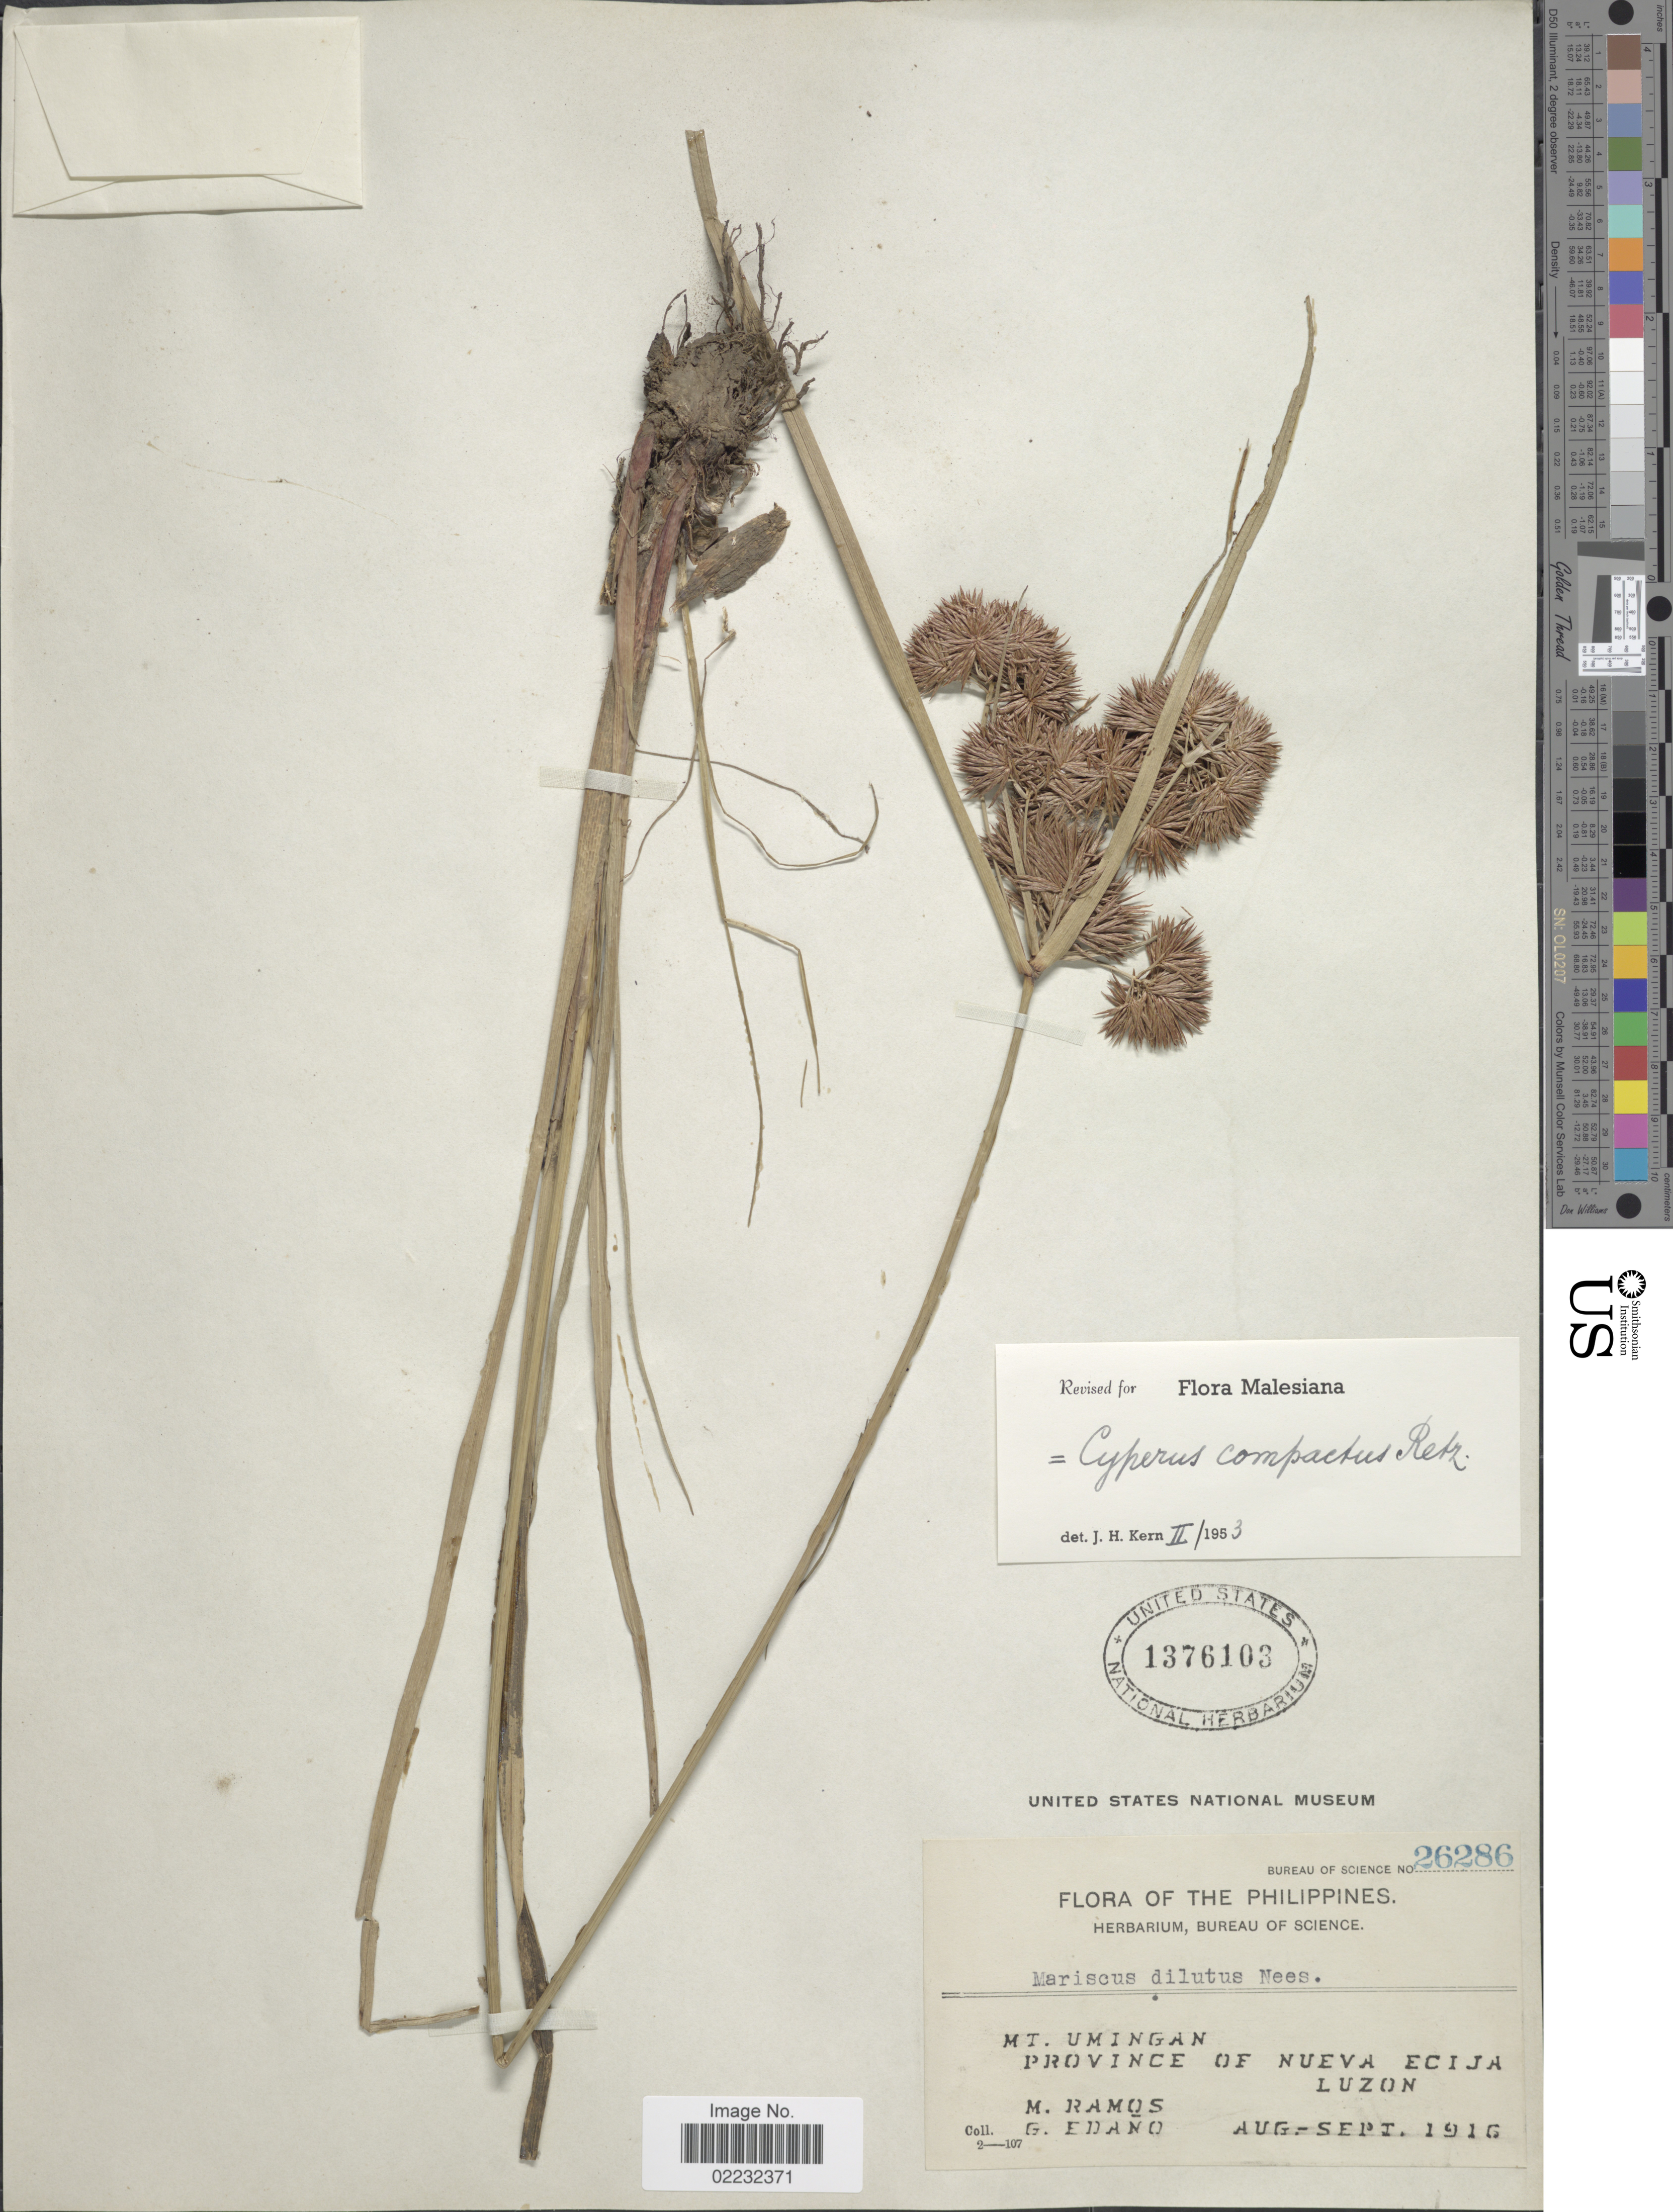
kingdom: Plantae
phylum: Tracheophyta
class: Liliopsida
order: Poales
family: Cyperaceae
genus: Cyperus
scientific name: Cyperus compactus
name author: Retz.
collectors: M. Ramos & G. Edaño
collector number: Bureau of Science 26286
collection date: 1916-08/1916-09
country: Philippines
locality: Mt. Umingan, Province of Nueva Ecija, Luzon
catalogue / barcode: US 1376103